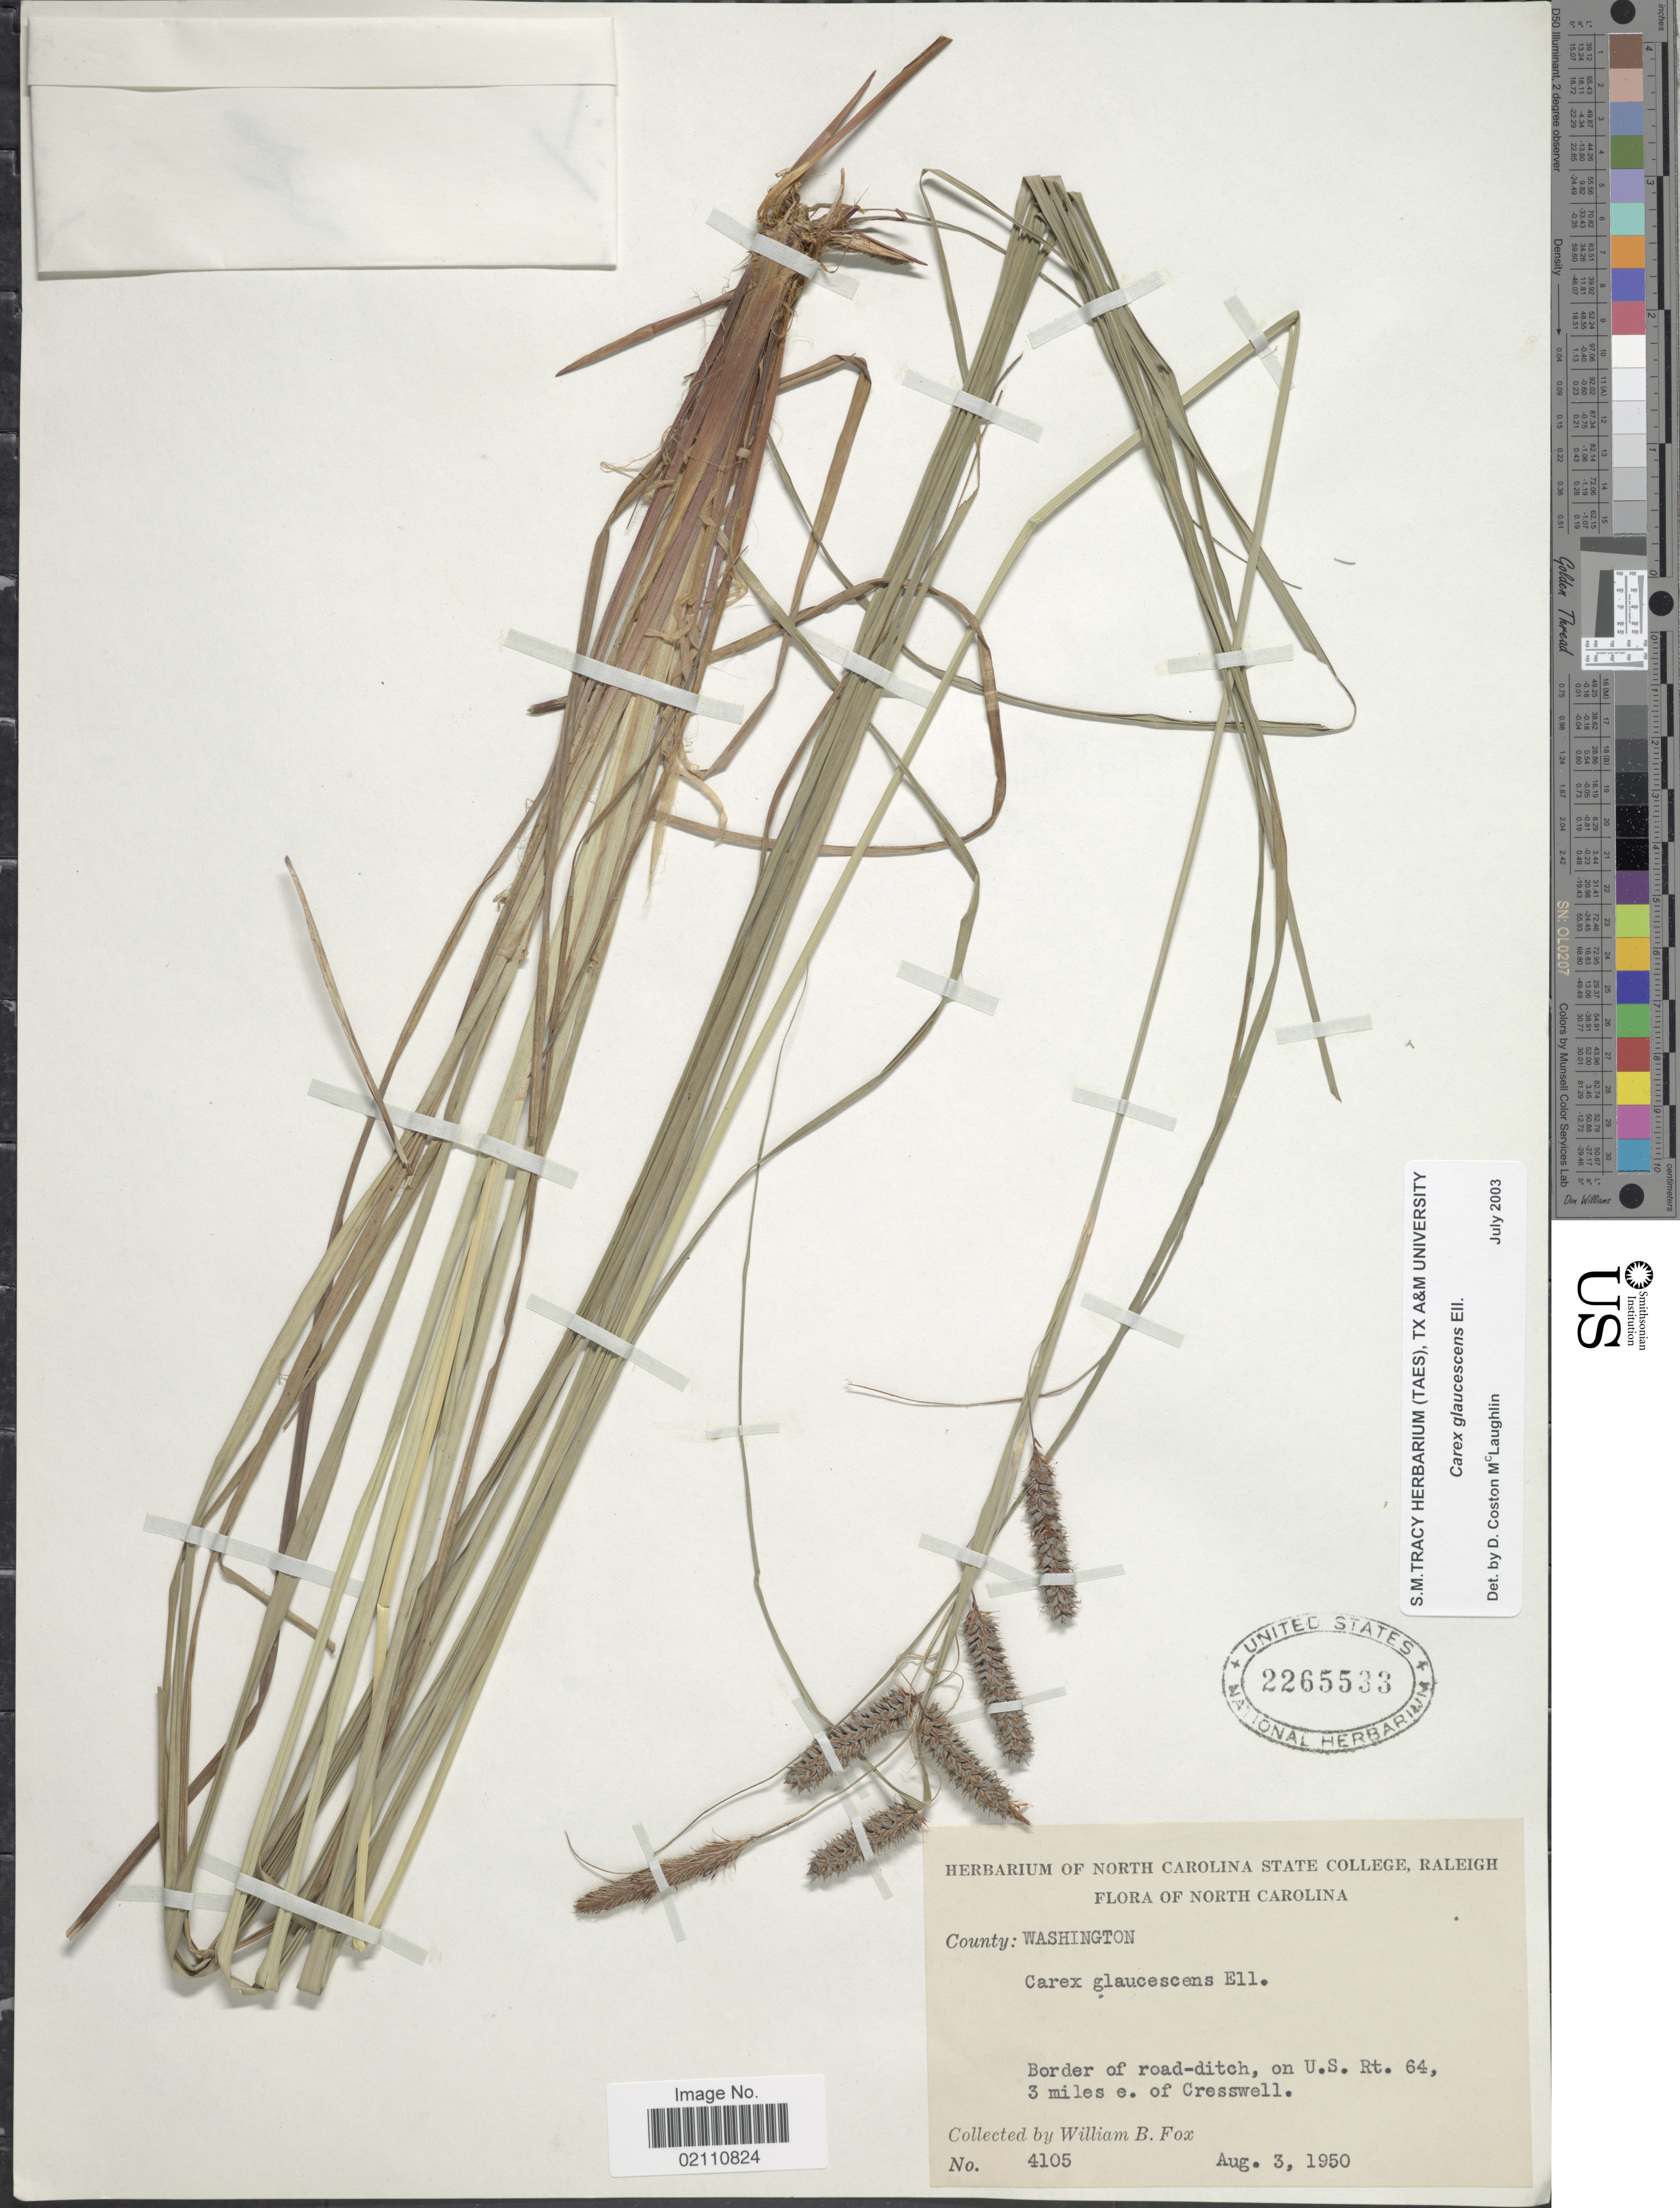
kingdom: Plantae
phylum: Tracheophyta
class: Liliopsida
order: Poales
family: Cyperaceae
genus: Carex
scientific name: Carex glaucescens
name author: Elliott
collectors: W. B. Fox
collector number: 4105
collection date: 1950-08-03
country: United States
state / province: North Carolina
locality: County: Washington, Border of road-ditch, on U.S. Rt. 64, 3 miles e. of Cresswell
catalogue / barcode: US 2265533